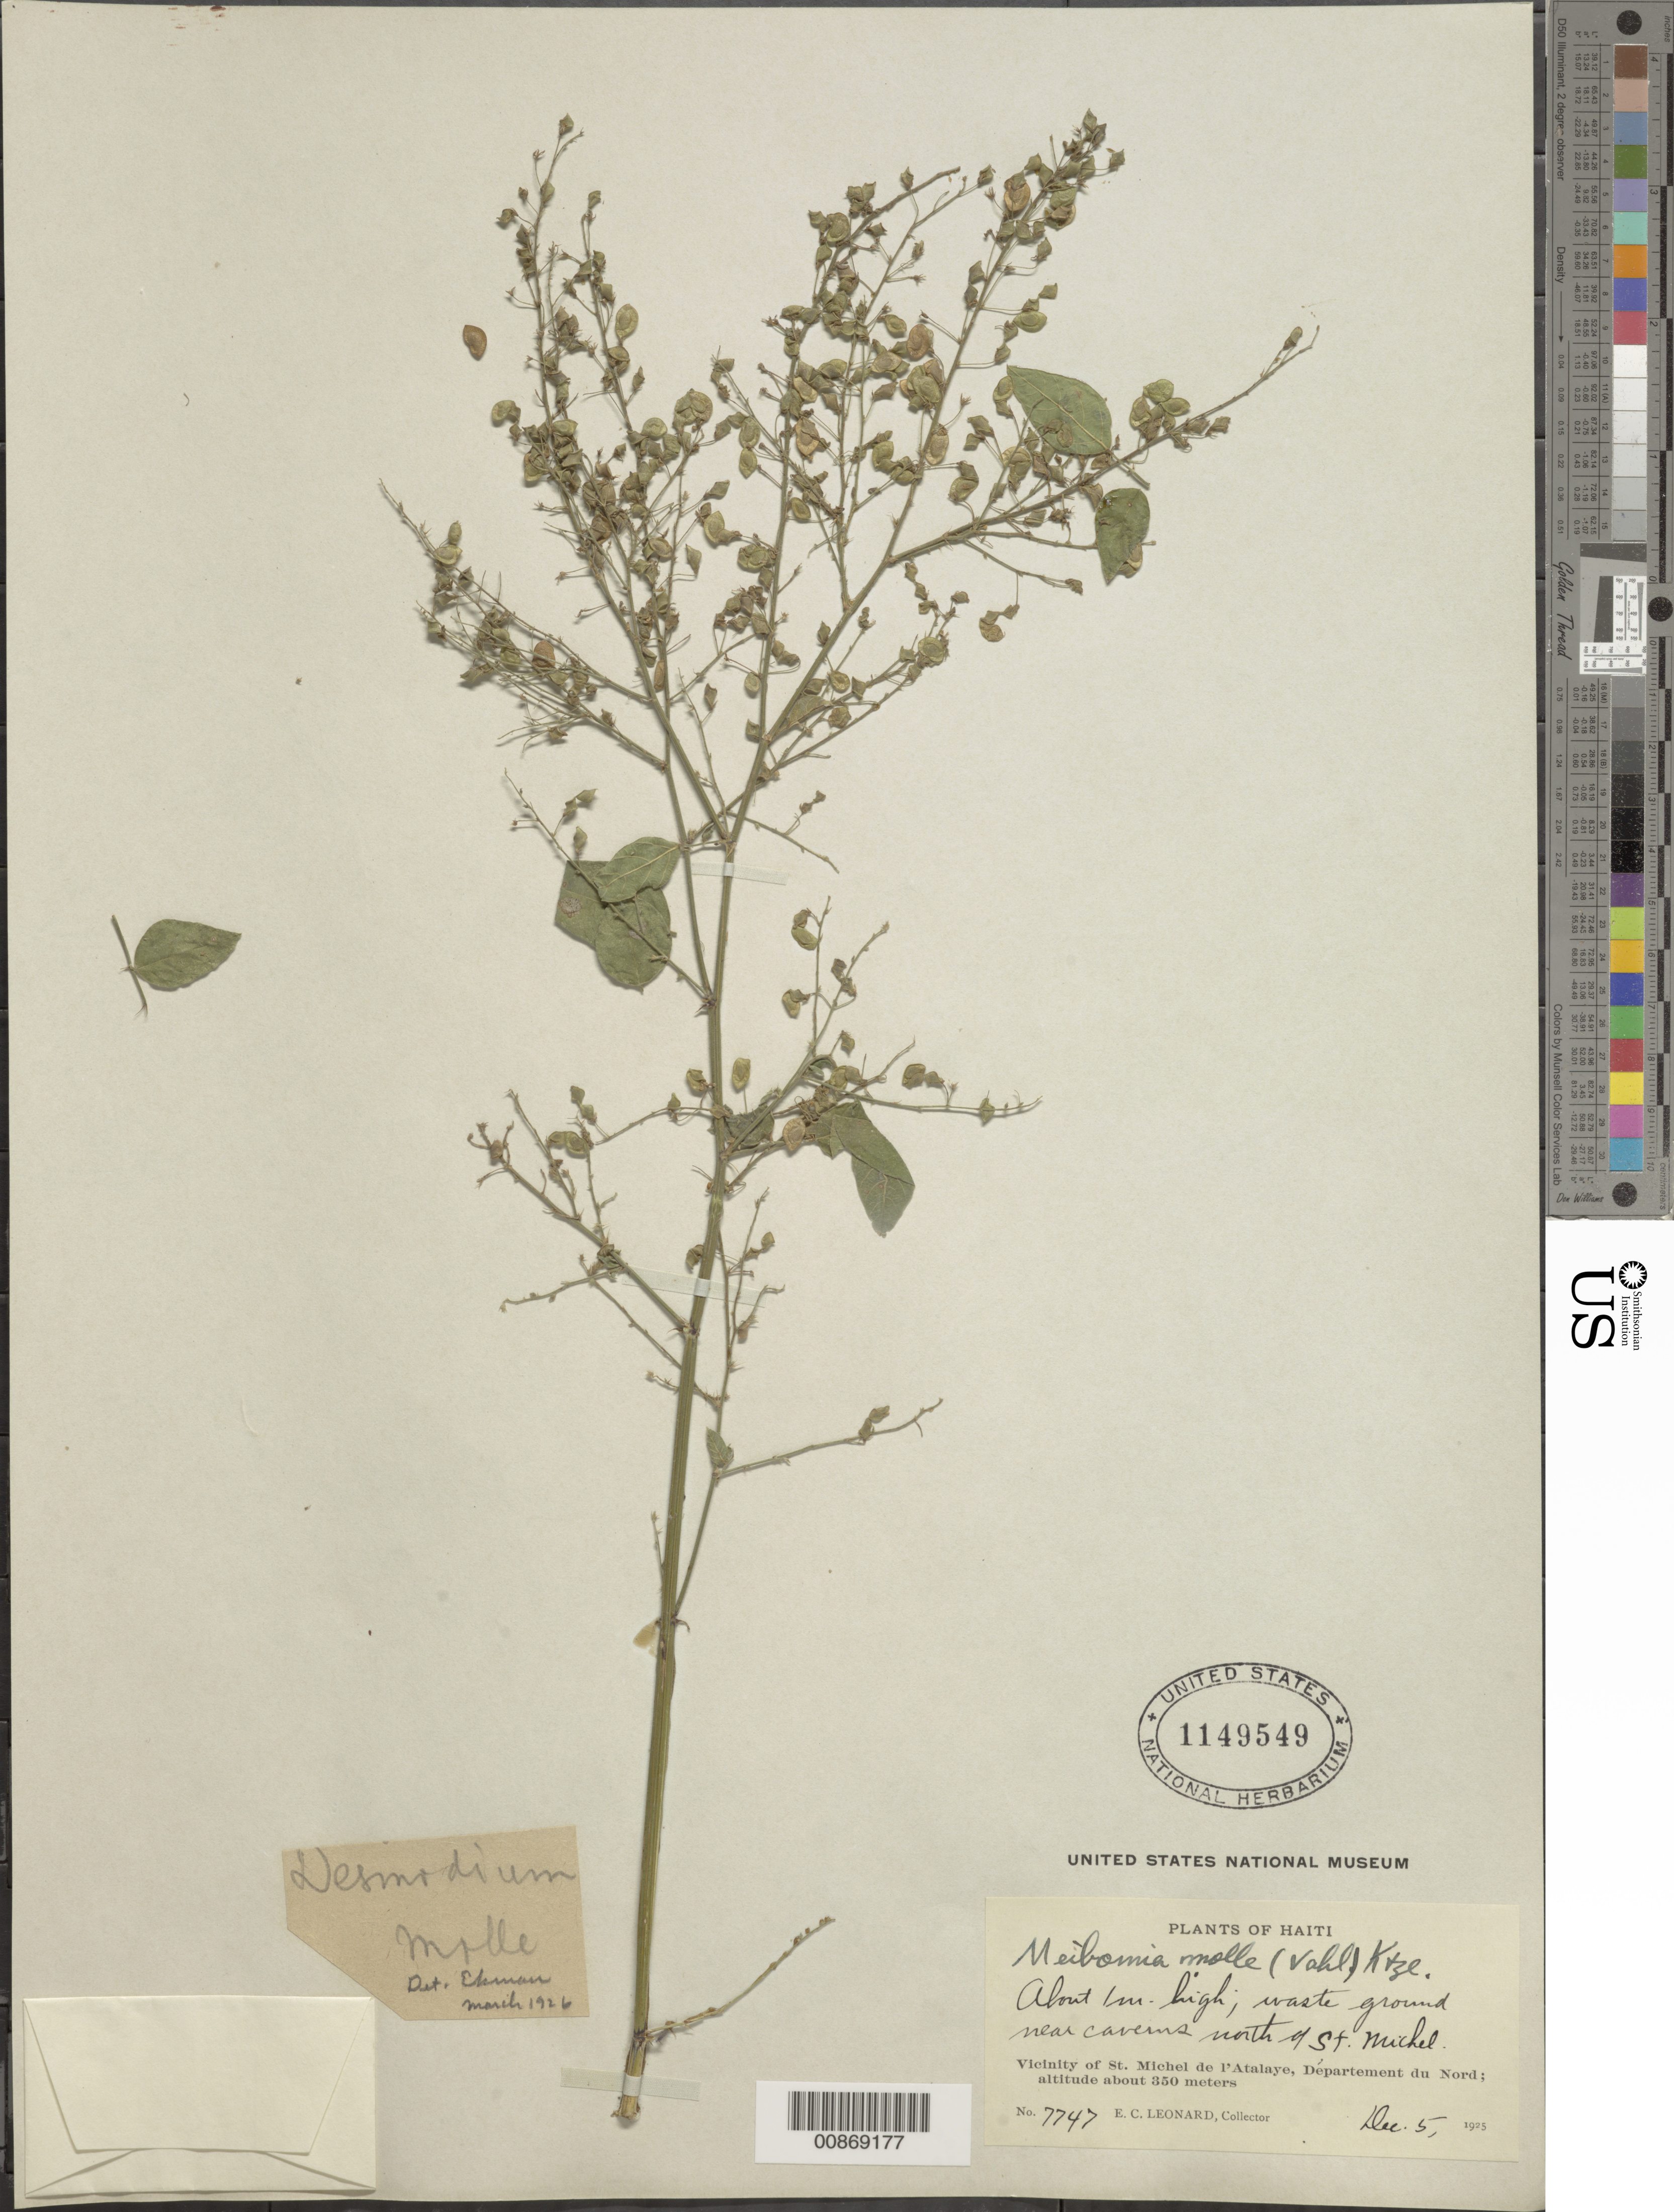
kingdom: Plantae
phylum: Tracheophyta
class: Magnoliopsida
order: Fabales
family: Fabaceae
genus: Desmodium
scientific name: Desmodium glabrum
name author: (Mill.) DC.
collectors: E. C. Leonard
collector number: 7747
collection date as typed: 05 Dec 1925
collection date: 1925-12-05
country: Haiti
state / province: Nord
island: Hispaniola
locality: Vicinity of St. Michel de l'Atalaye. Near caverns north of St. Michel.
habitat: Waste ground.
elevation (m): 350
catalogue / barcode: US 1149549